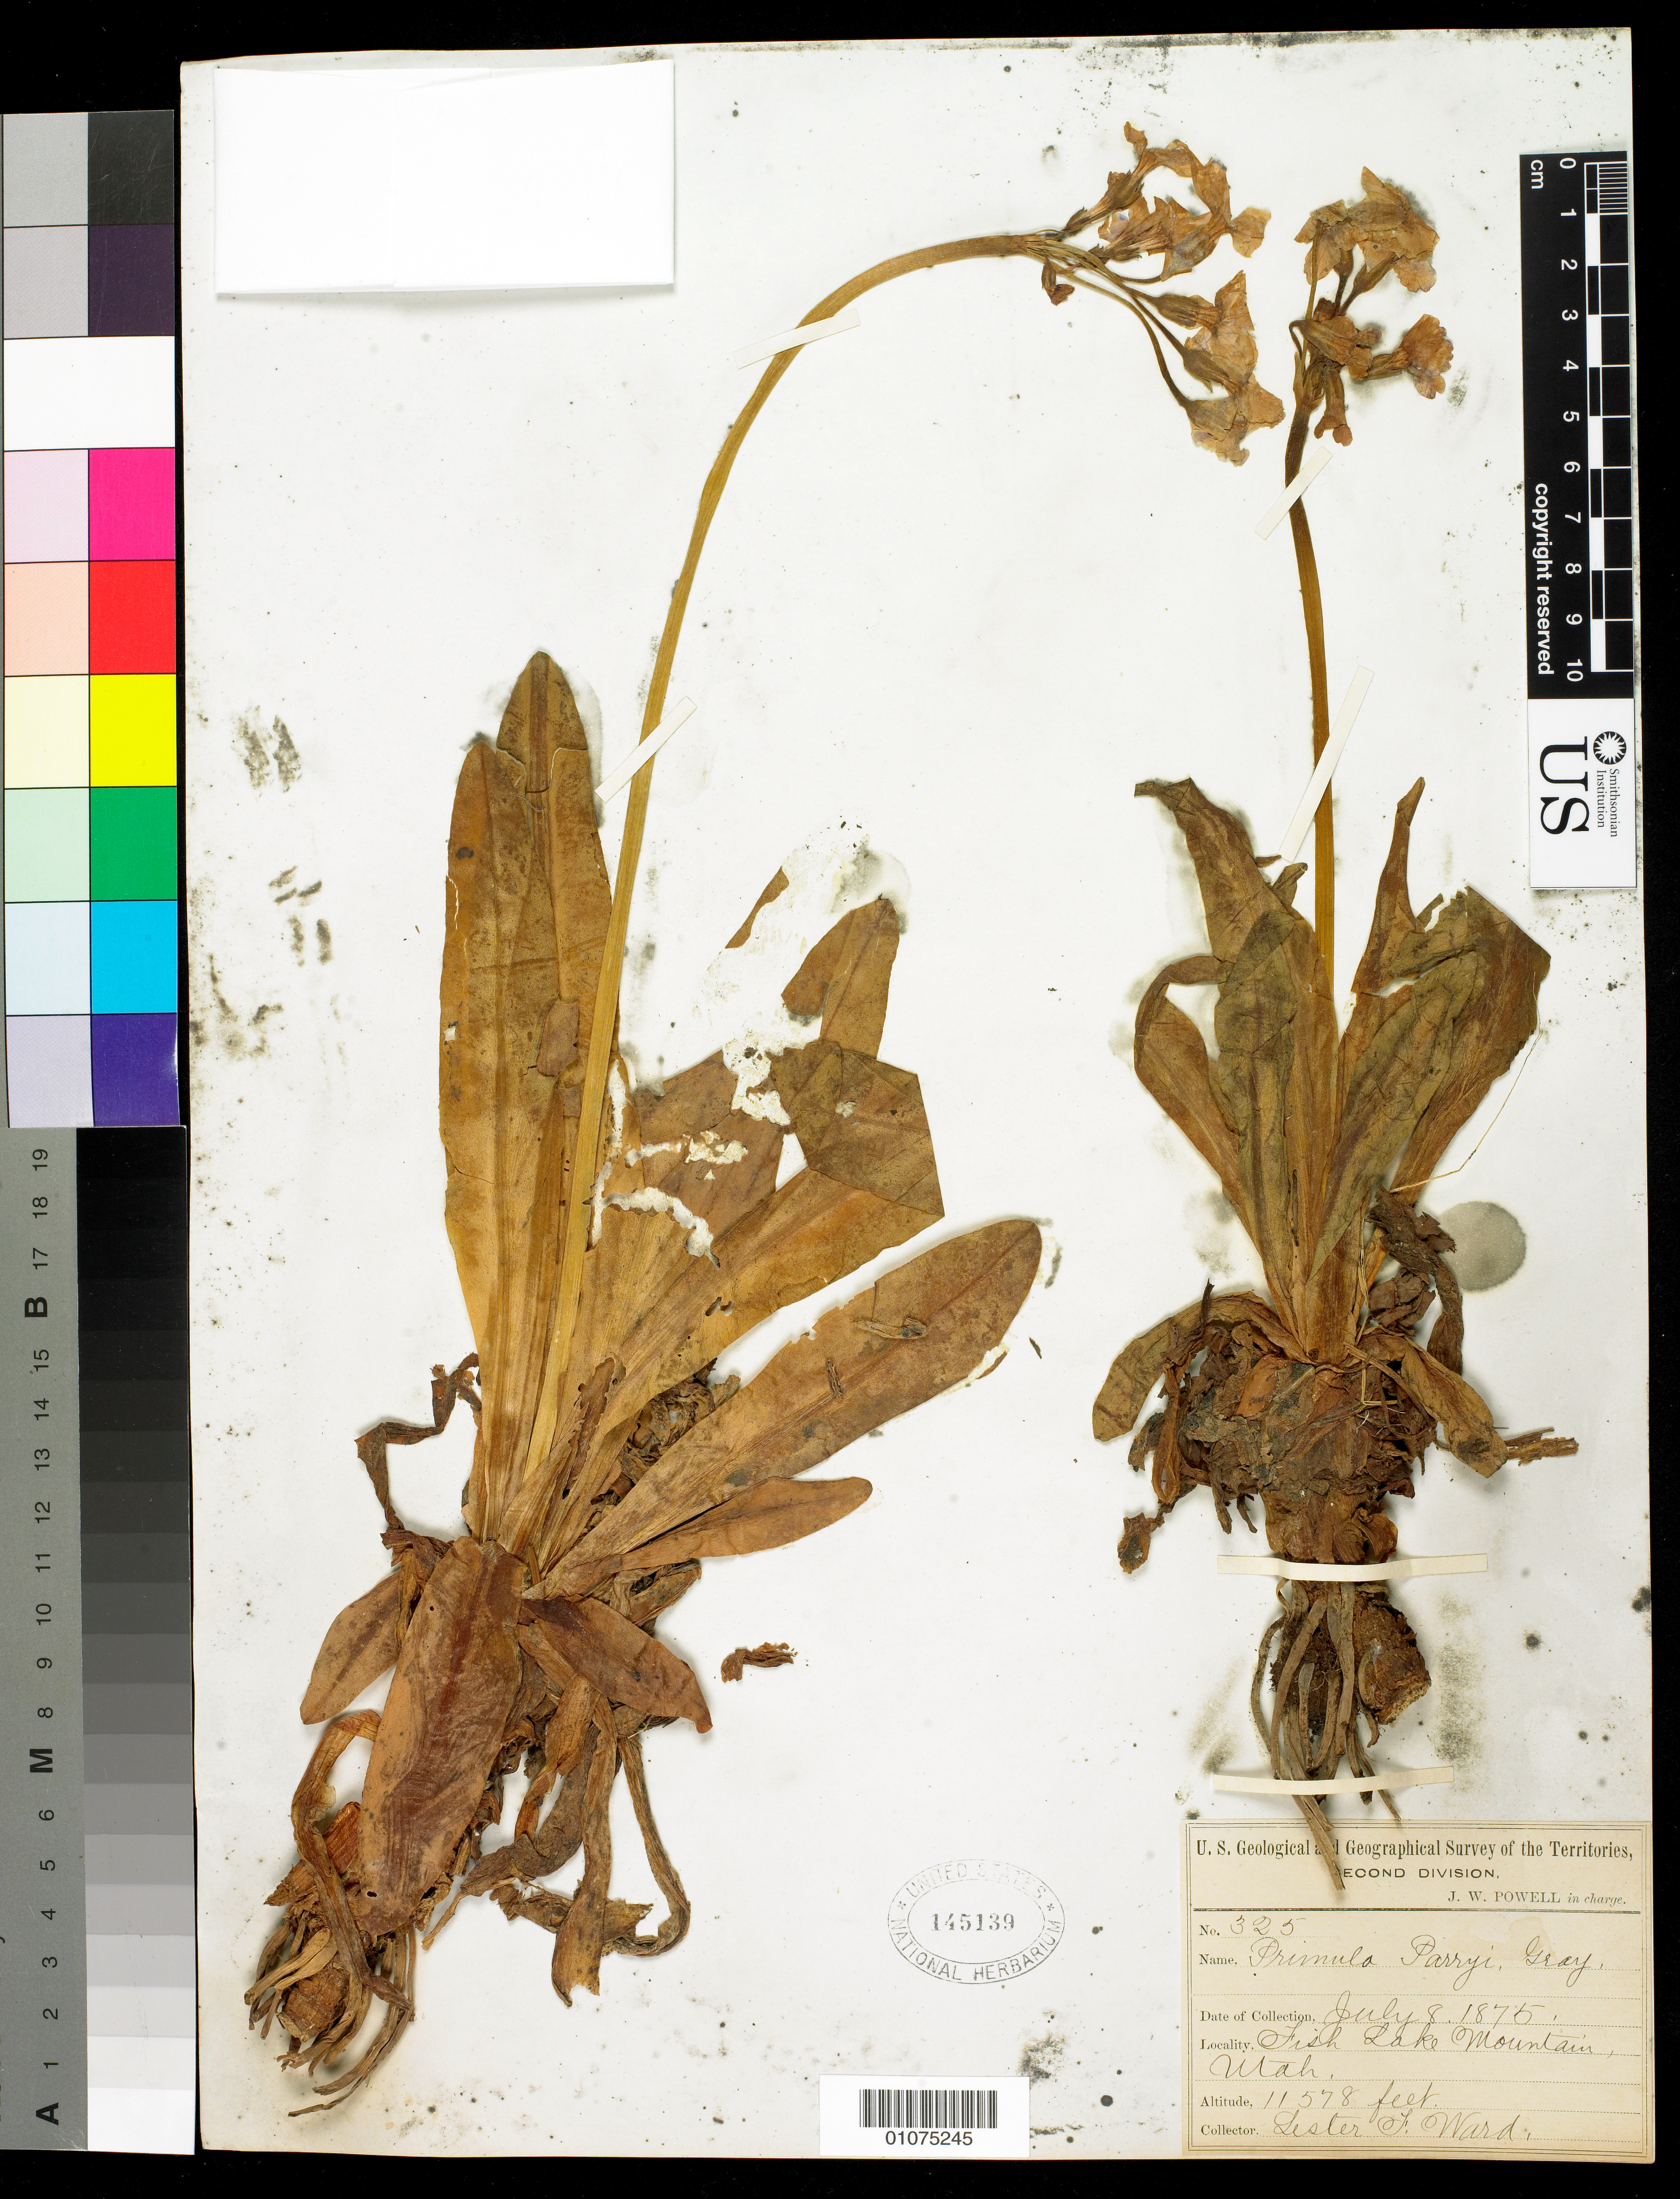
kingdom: Plantae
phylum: Tracheophyta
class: Magnoliopsida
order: Ericales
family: Primulaceae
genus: Primula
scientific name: Primula parryi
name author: A. Gray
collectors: L. F. Ward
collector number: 325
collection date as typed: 8 Jul 1875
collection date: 1875-07-08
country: United States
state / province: Utah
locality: Fish Lake Mountain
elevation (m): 3529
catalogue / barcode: US 145139